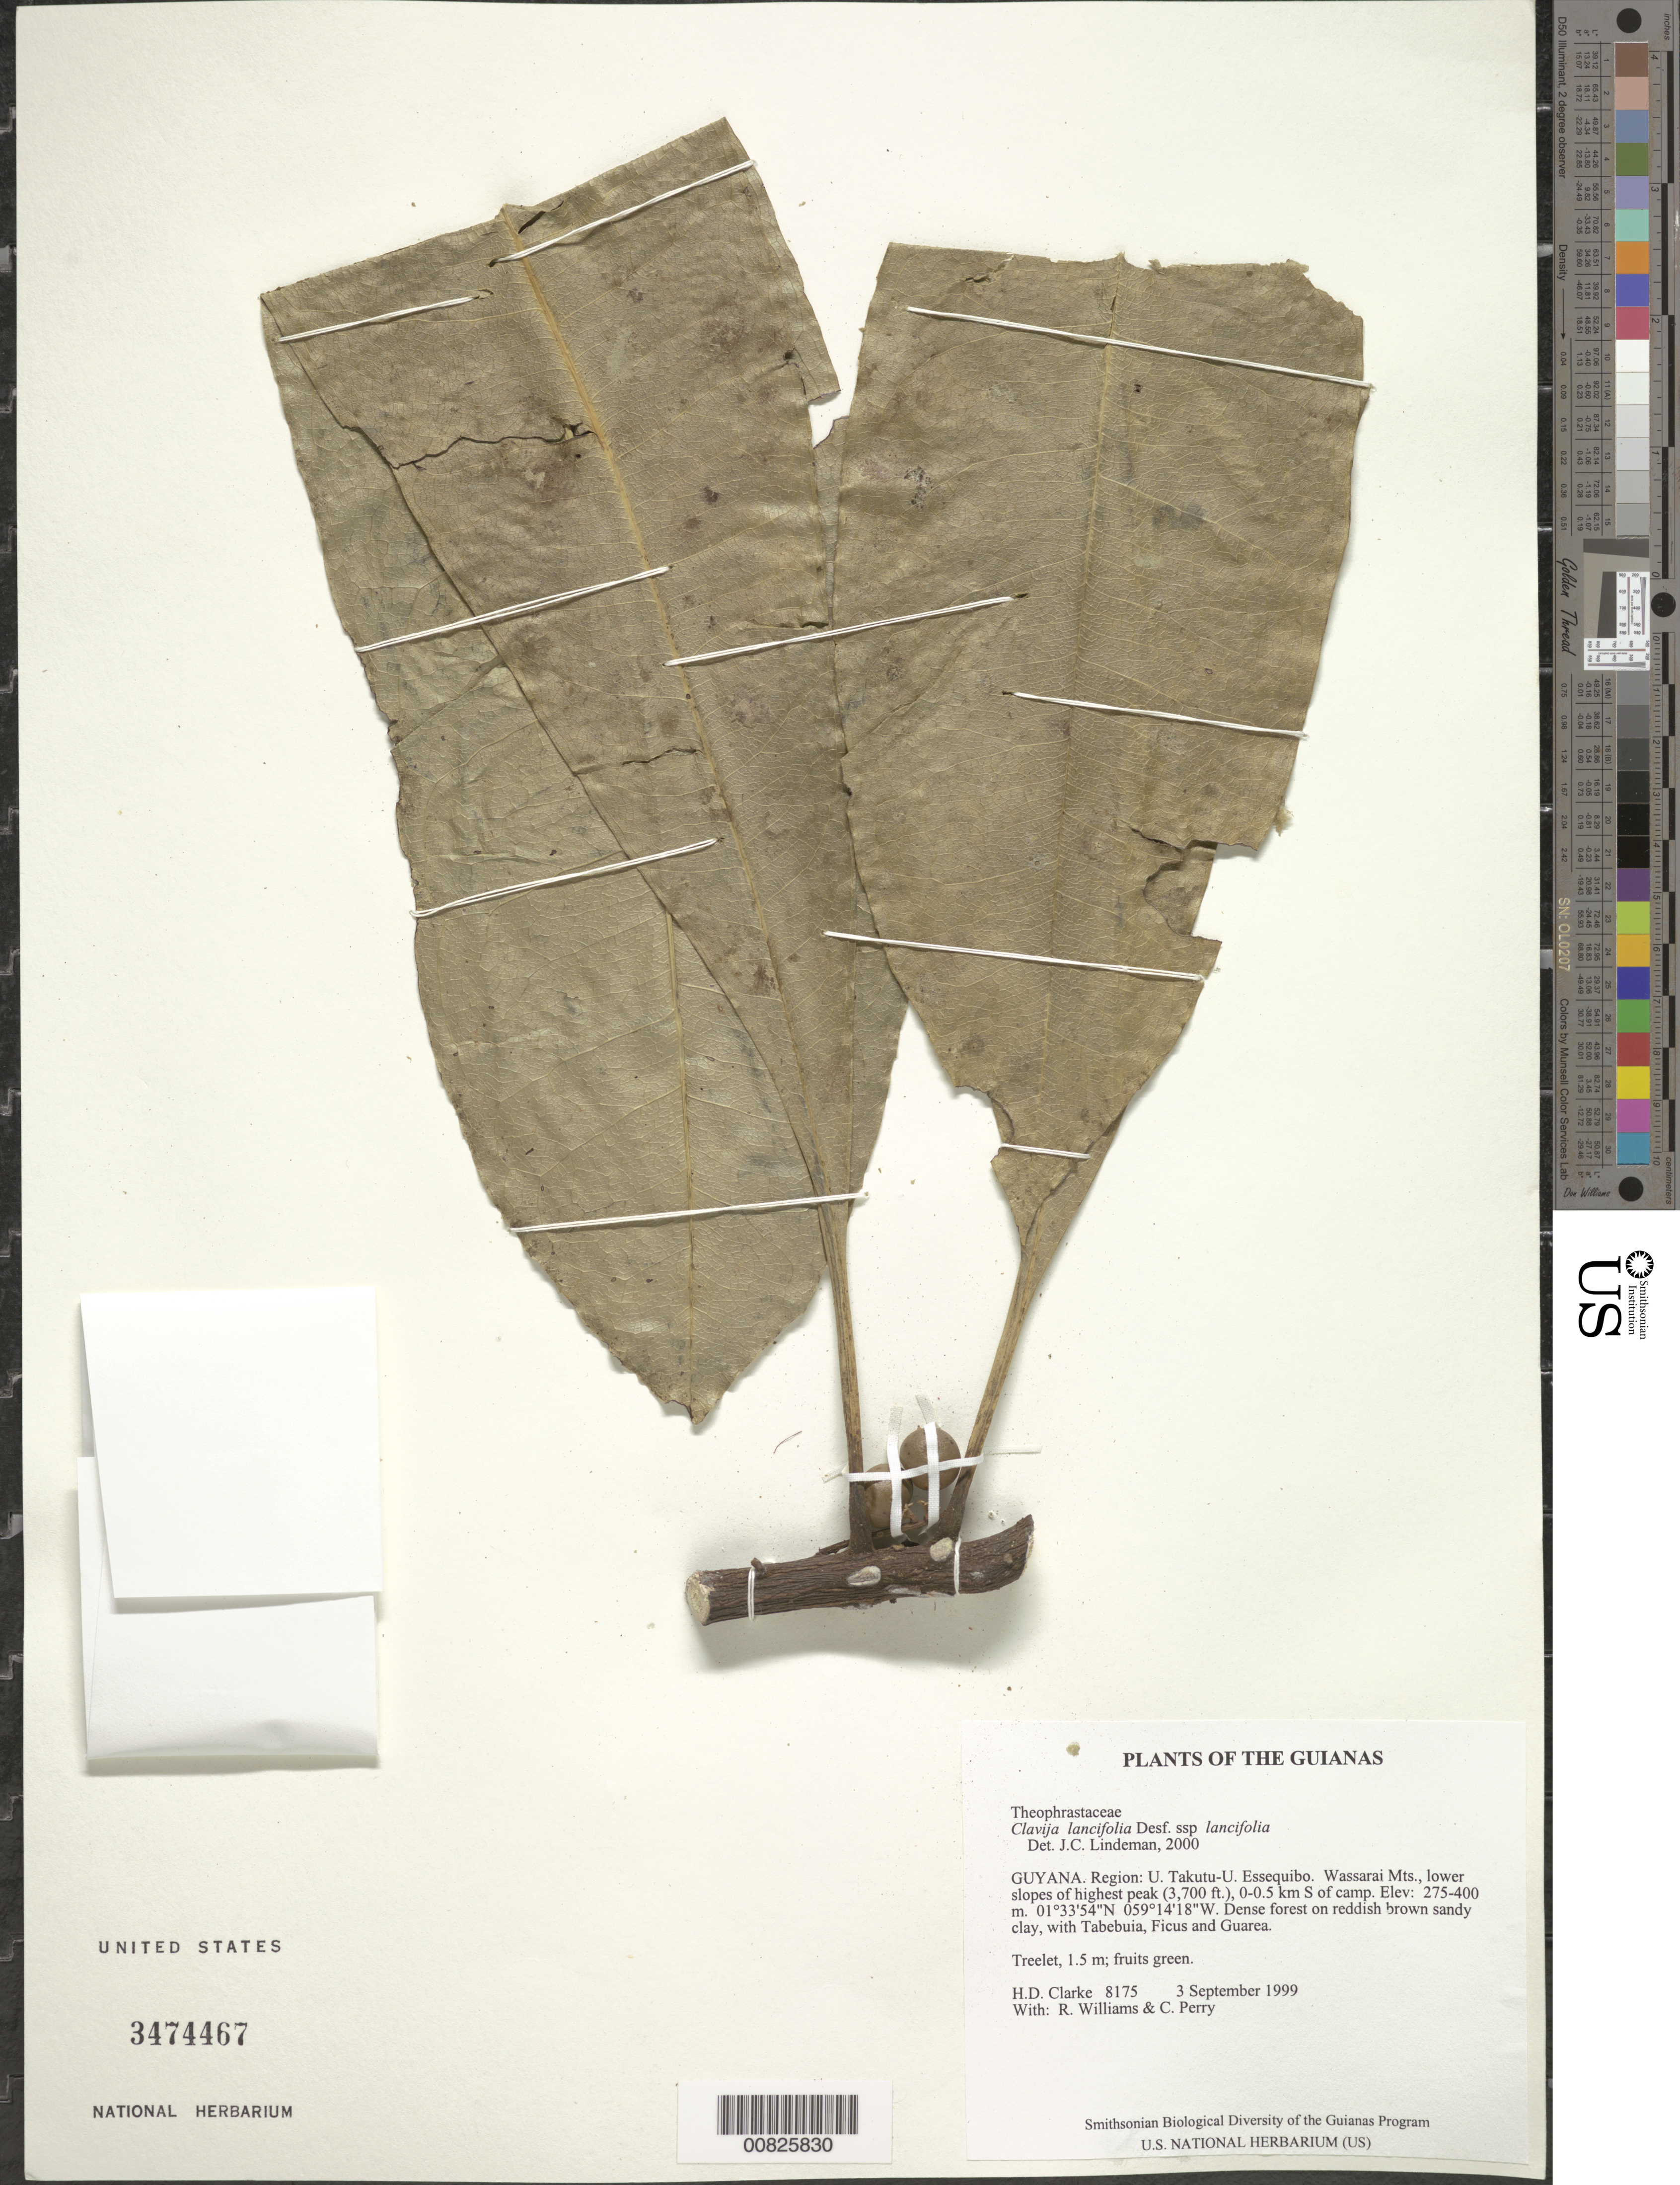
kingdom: Plantae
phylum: Tracheophyta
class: Magnoliopsida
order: Ericales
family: Primulaceae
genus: Clavija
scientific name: Clavija lancifolia subsp. lancifolia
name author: Desf.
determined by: Lindeman, J. C.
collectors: H. D. Clarke, R. Williams & C. Perry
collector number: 8175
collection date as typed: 3 September 1999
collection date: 1999-09-03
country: Guyana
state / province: U. Takutu-U. Essequibo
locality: Wassarai Mts., lower slopes of highest peak (3,700 ft.), 0-0.5 km S of camp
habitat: Dense forest on reddish brown sandy clay, with Tabebuia, Ficus and Guarea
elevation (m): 275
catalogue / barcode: US 3474467